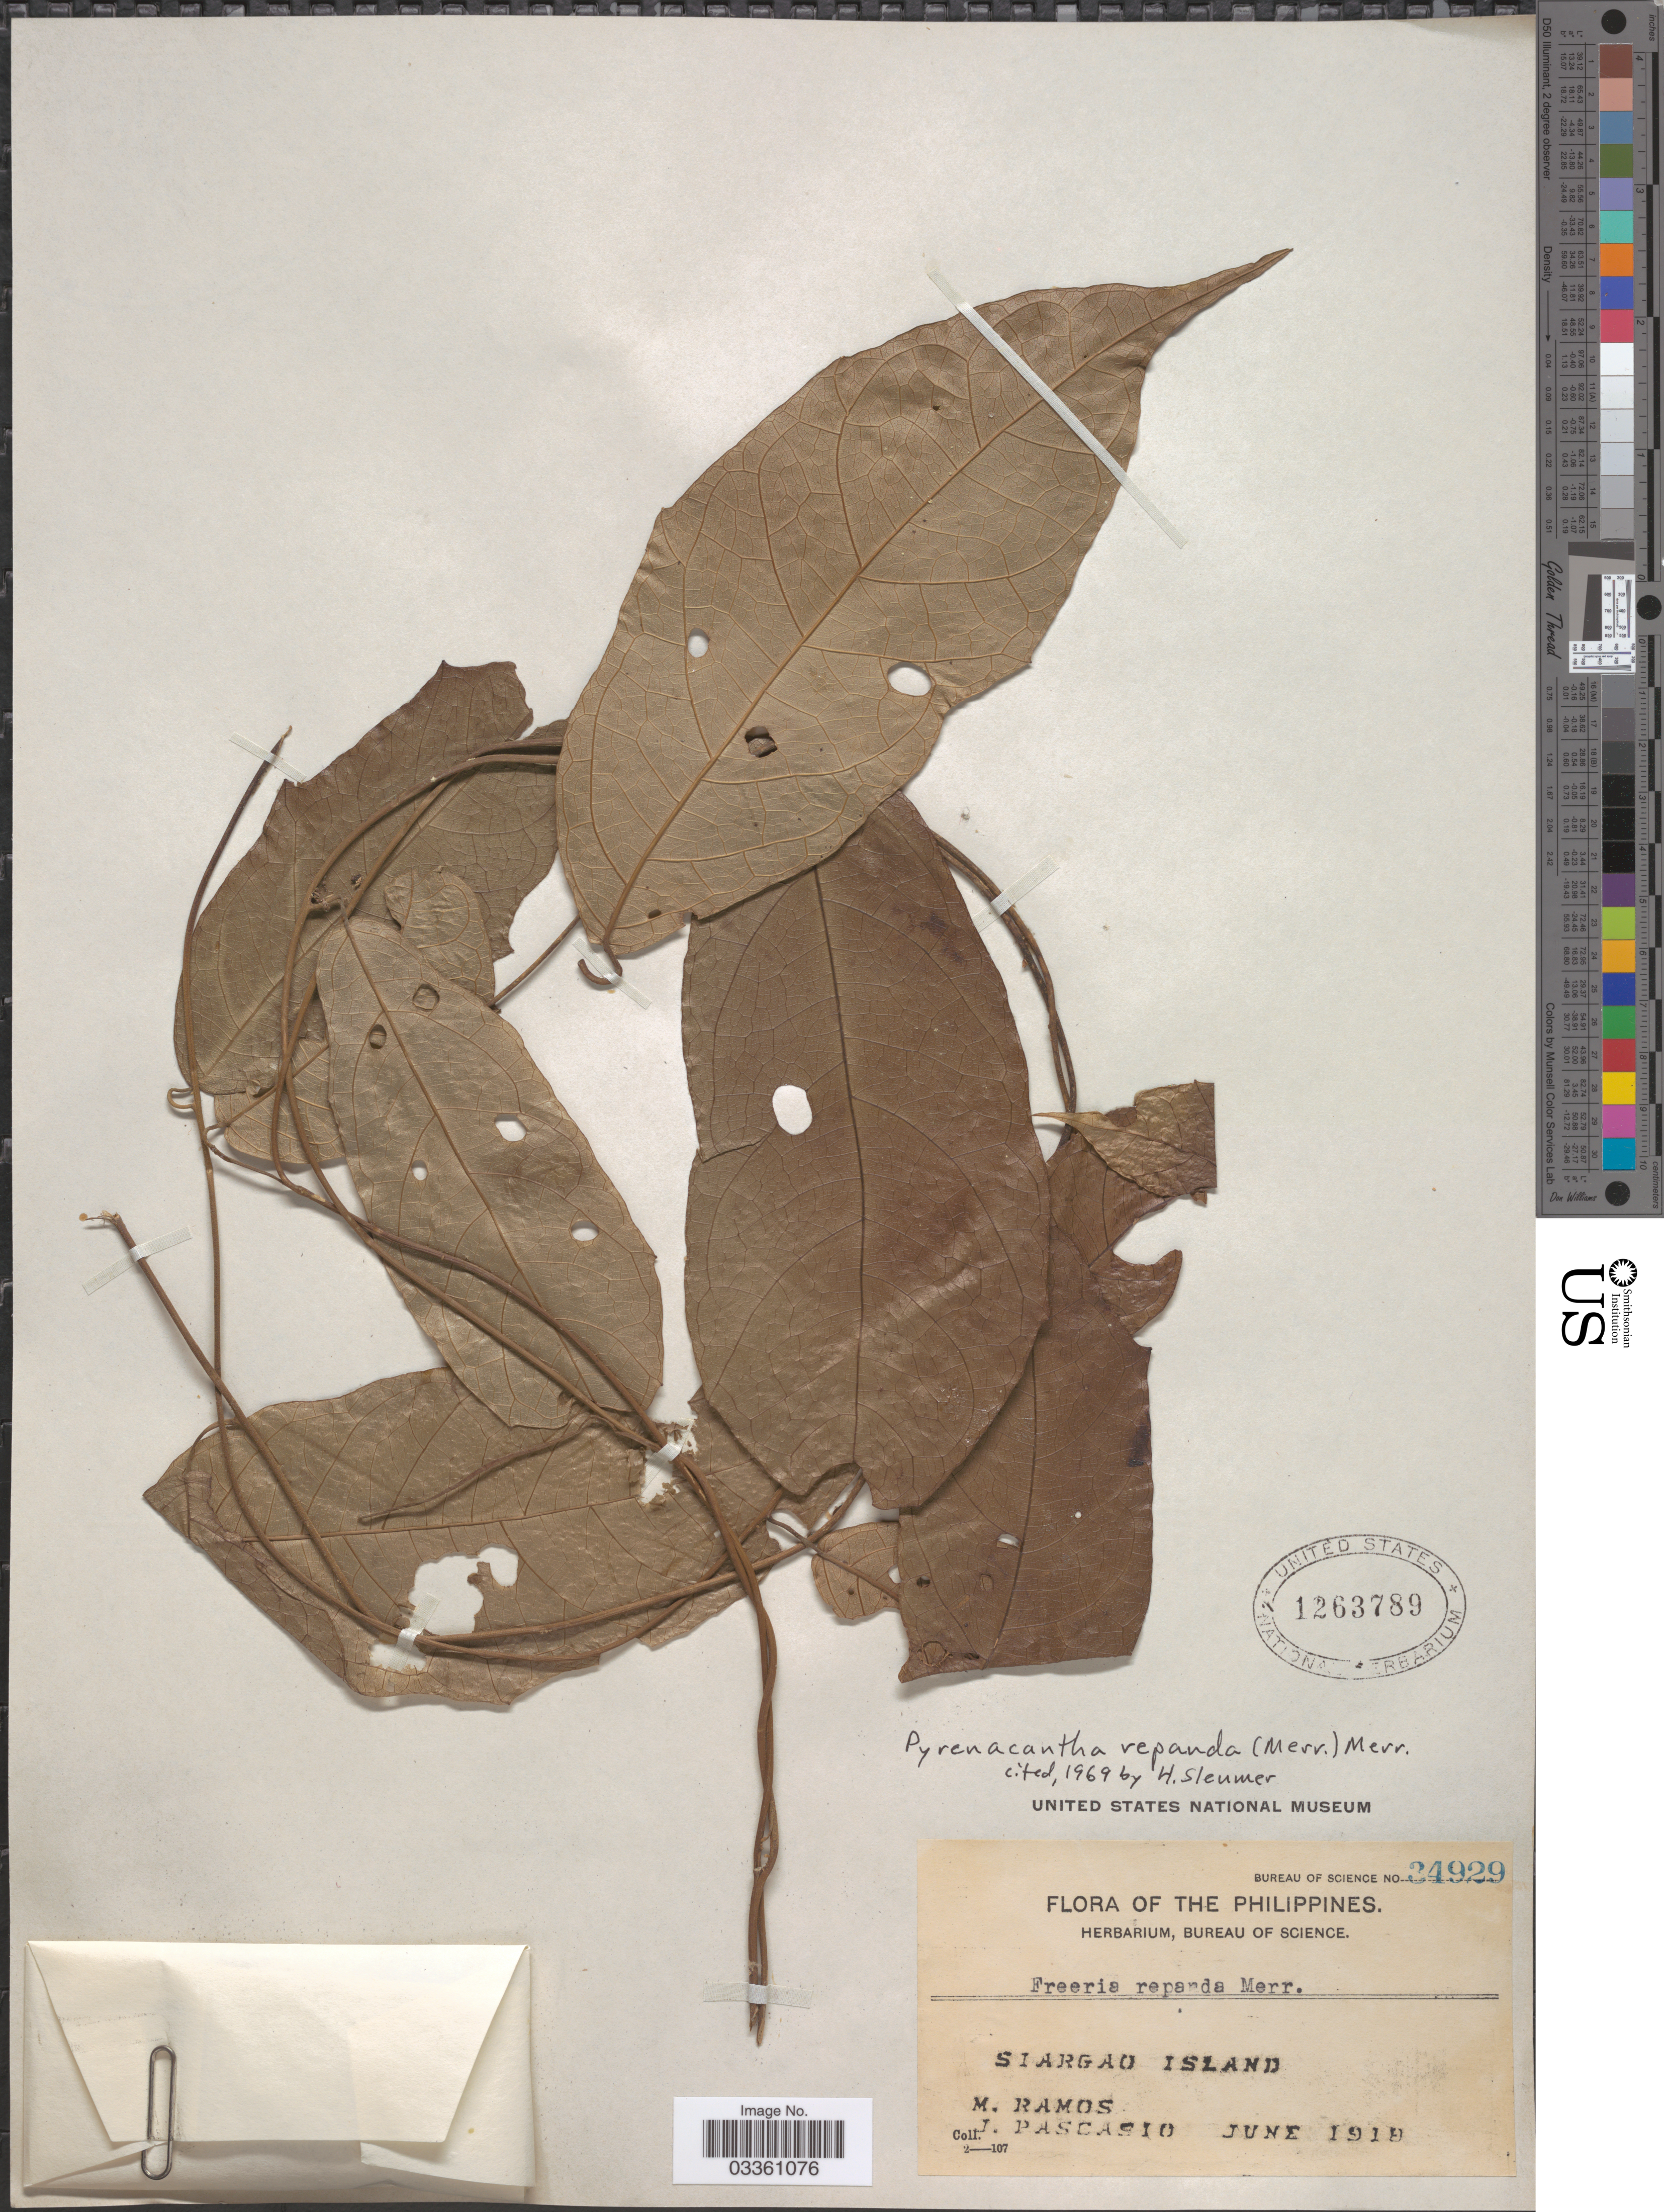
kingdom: Plantae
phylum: Tracheophyta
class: Magnoliopsida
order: Icacinales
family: Icacinaceae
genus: Pyrenacantha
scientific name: Pyrenacantha repanda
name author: (Merr.) Merr.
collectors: M. Ramos & J. Pascasio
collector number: Bureau of Science 34929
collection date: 1918-06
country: Philippines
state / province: Caraga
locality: Siargao Island.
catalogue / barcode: US 1263789